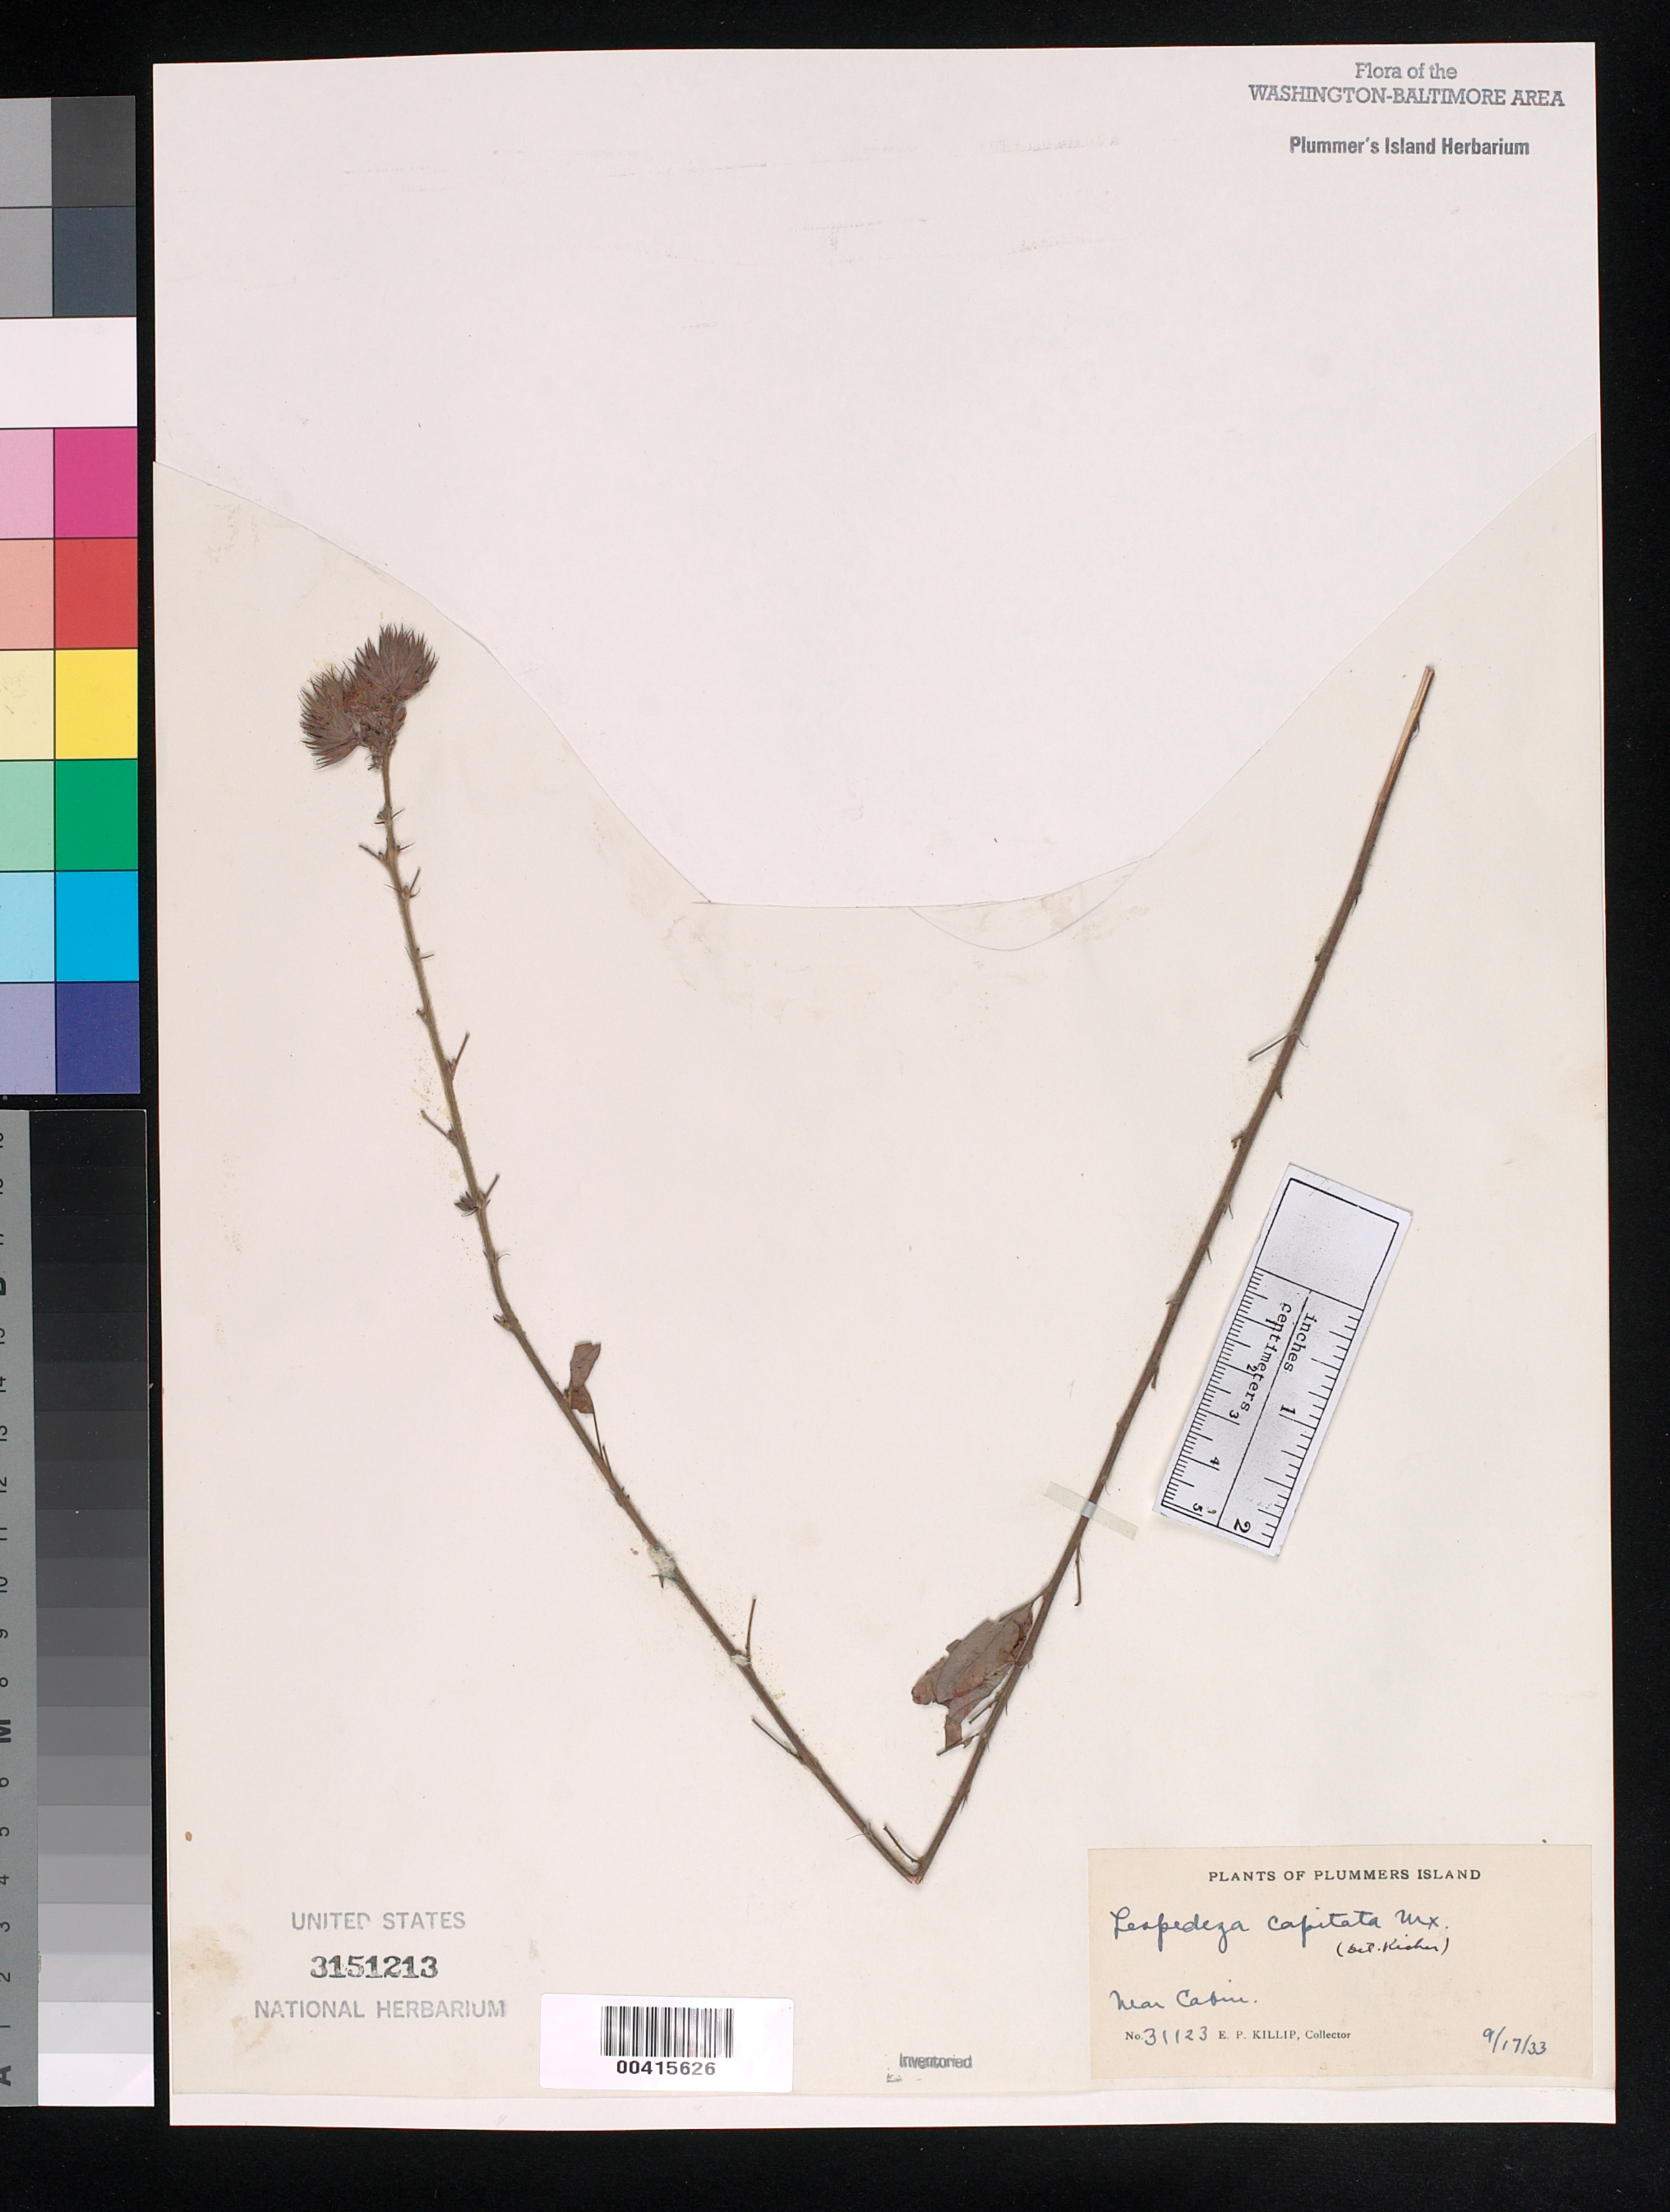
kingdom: Plantae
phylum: Tracheophyta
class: Magnoliopsida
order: Fabales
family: Fabaceae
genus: Lespedeza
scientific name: Lespedeza capitata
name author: Michx.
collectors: E. P. Killip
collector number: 31123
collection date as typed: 17 Sep 1933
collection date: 1933-09-17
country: United States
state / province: Maryland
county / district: Montgomery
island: Plummers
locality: Plummer's Island; near Cabin C. & O. Canal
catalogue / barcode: US 3151213